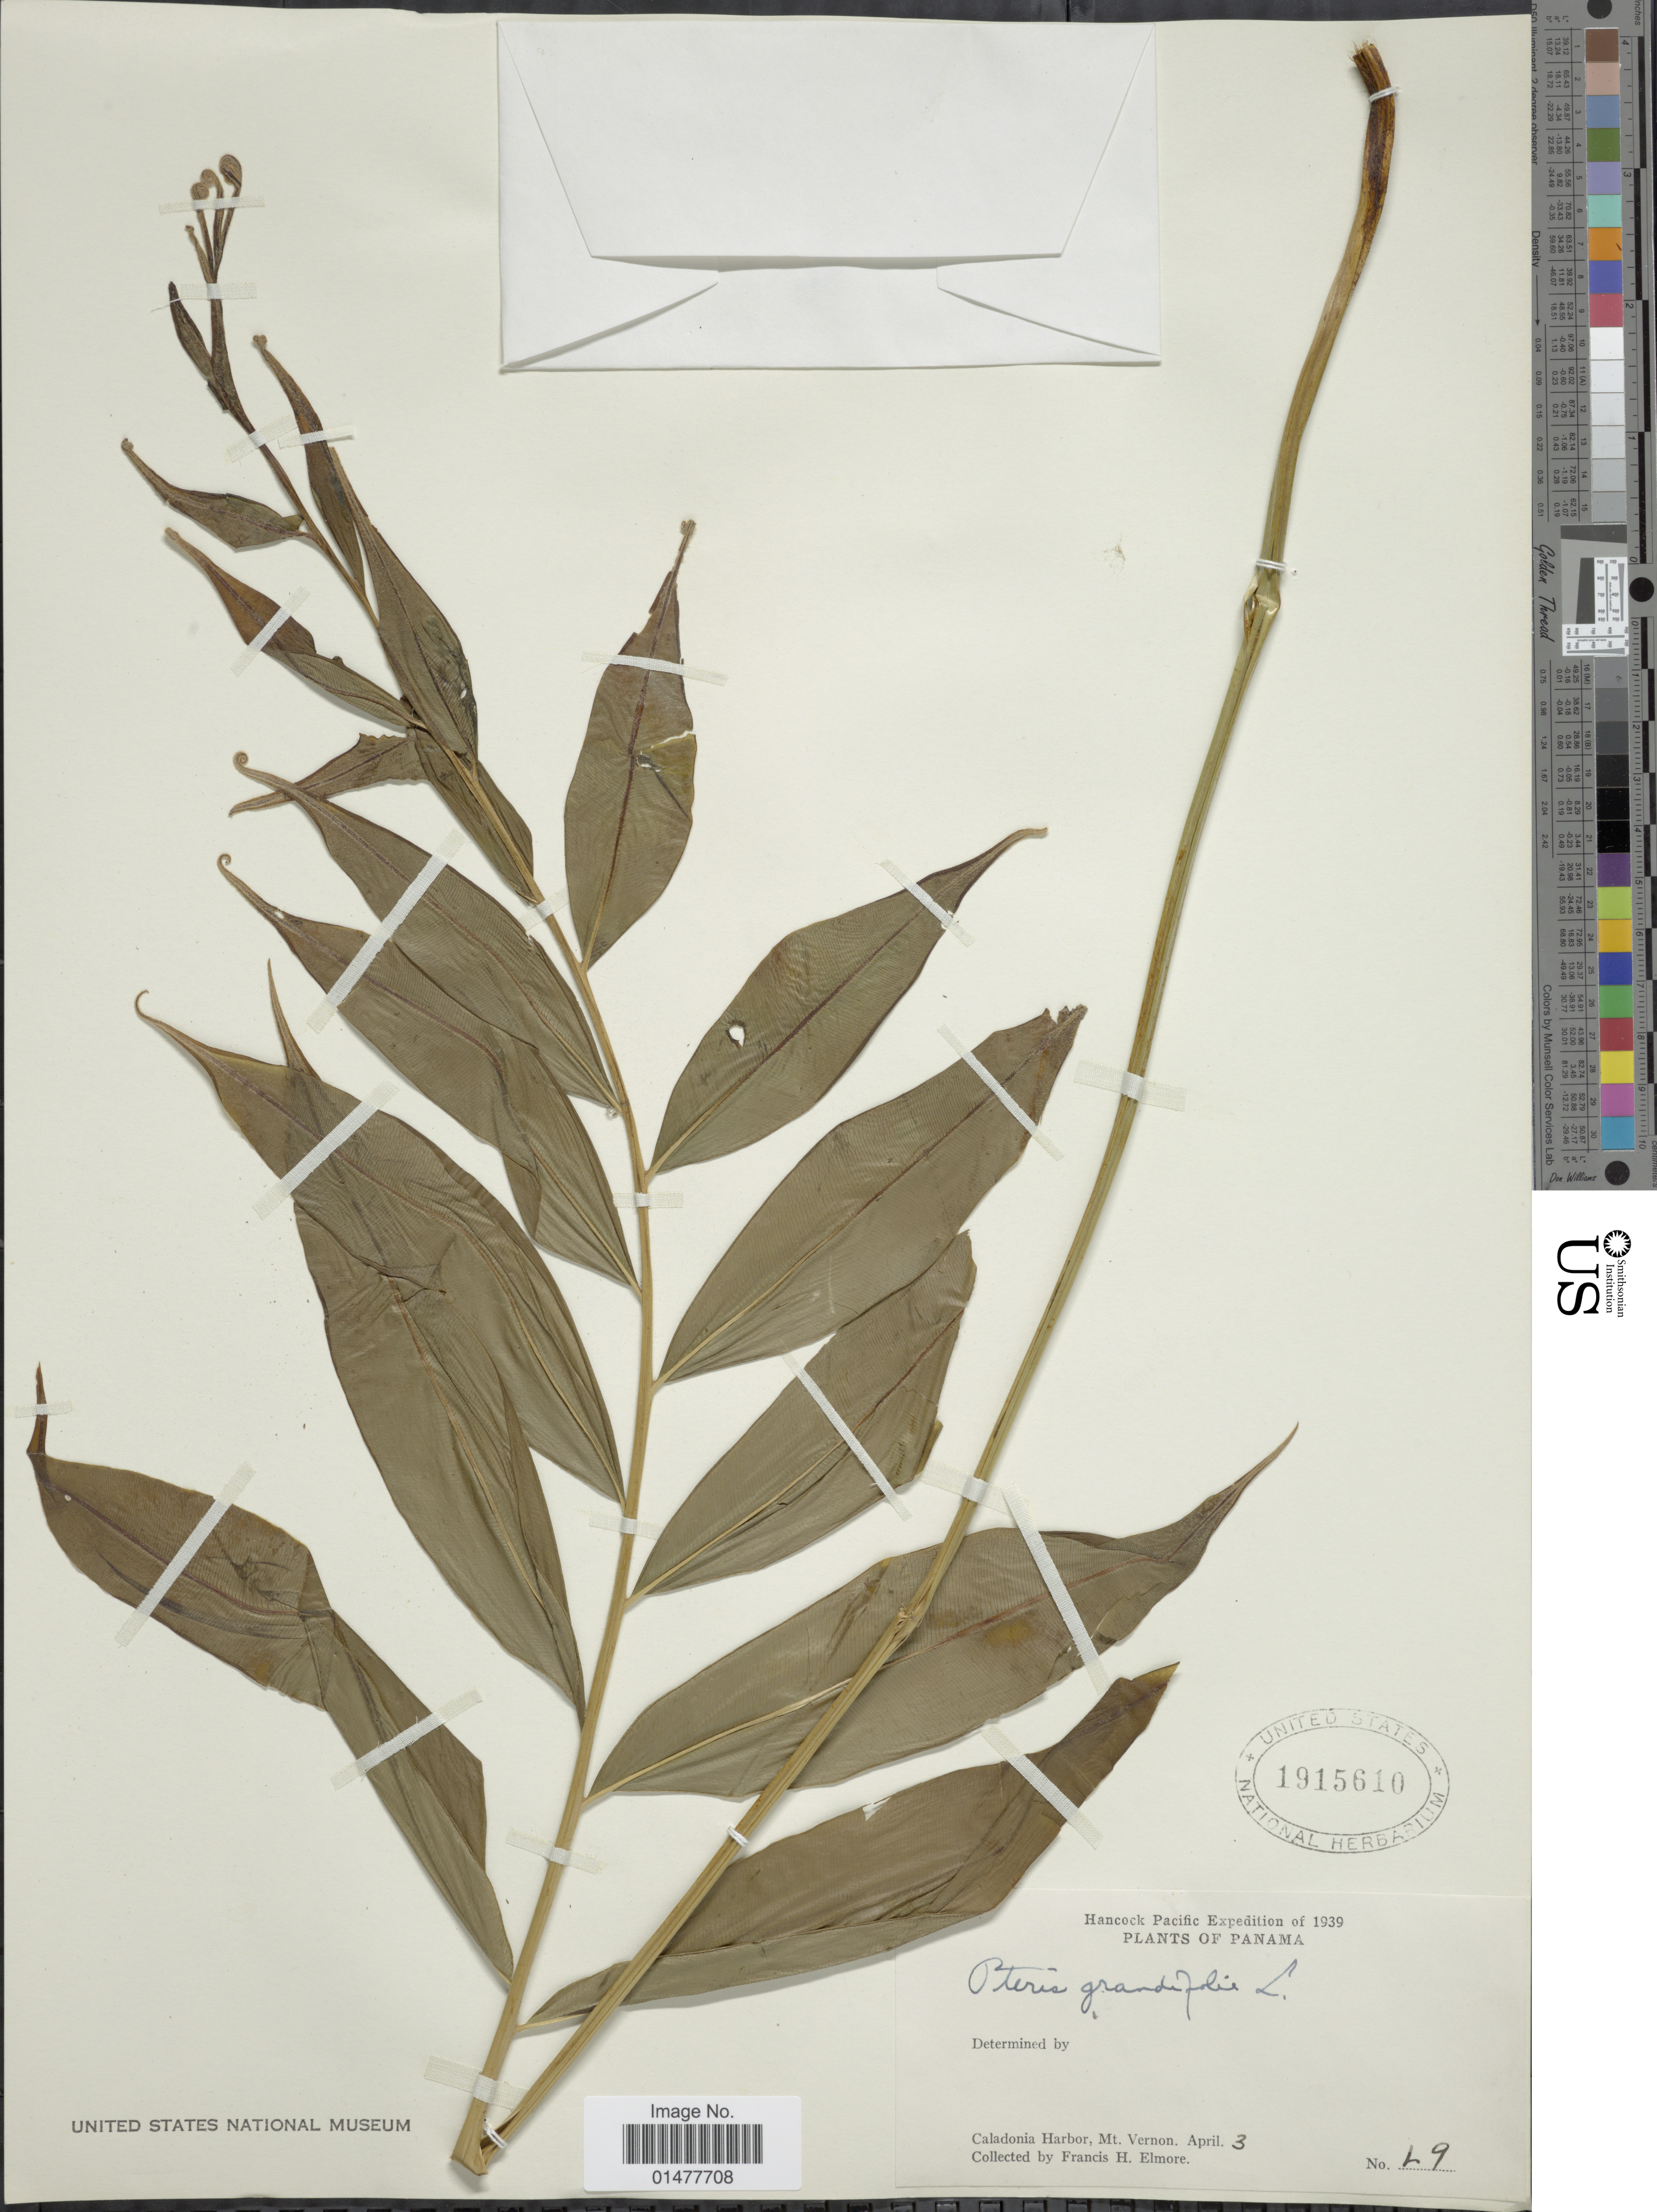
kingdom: Plantae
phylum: Tracheophyta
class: Polypodiopsida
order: Polypodiales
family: Pteridaceae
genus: Pteris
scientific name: Pteris grandifolia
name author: L.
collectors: F. H. Elmore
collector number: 19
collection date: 1939-04-03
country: Panama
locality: Hancock Pacific, Caladonia Harbor, Mt. Vernon.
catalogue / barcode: US 1915610